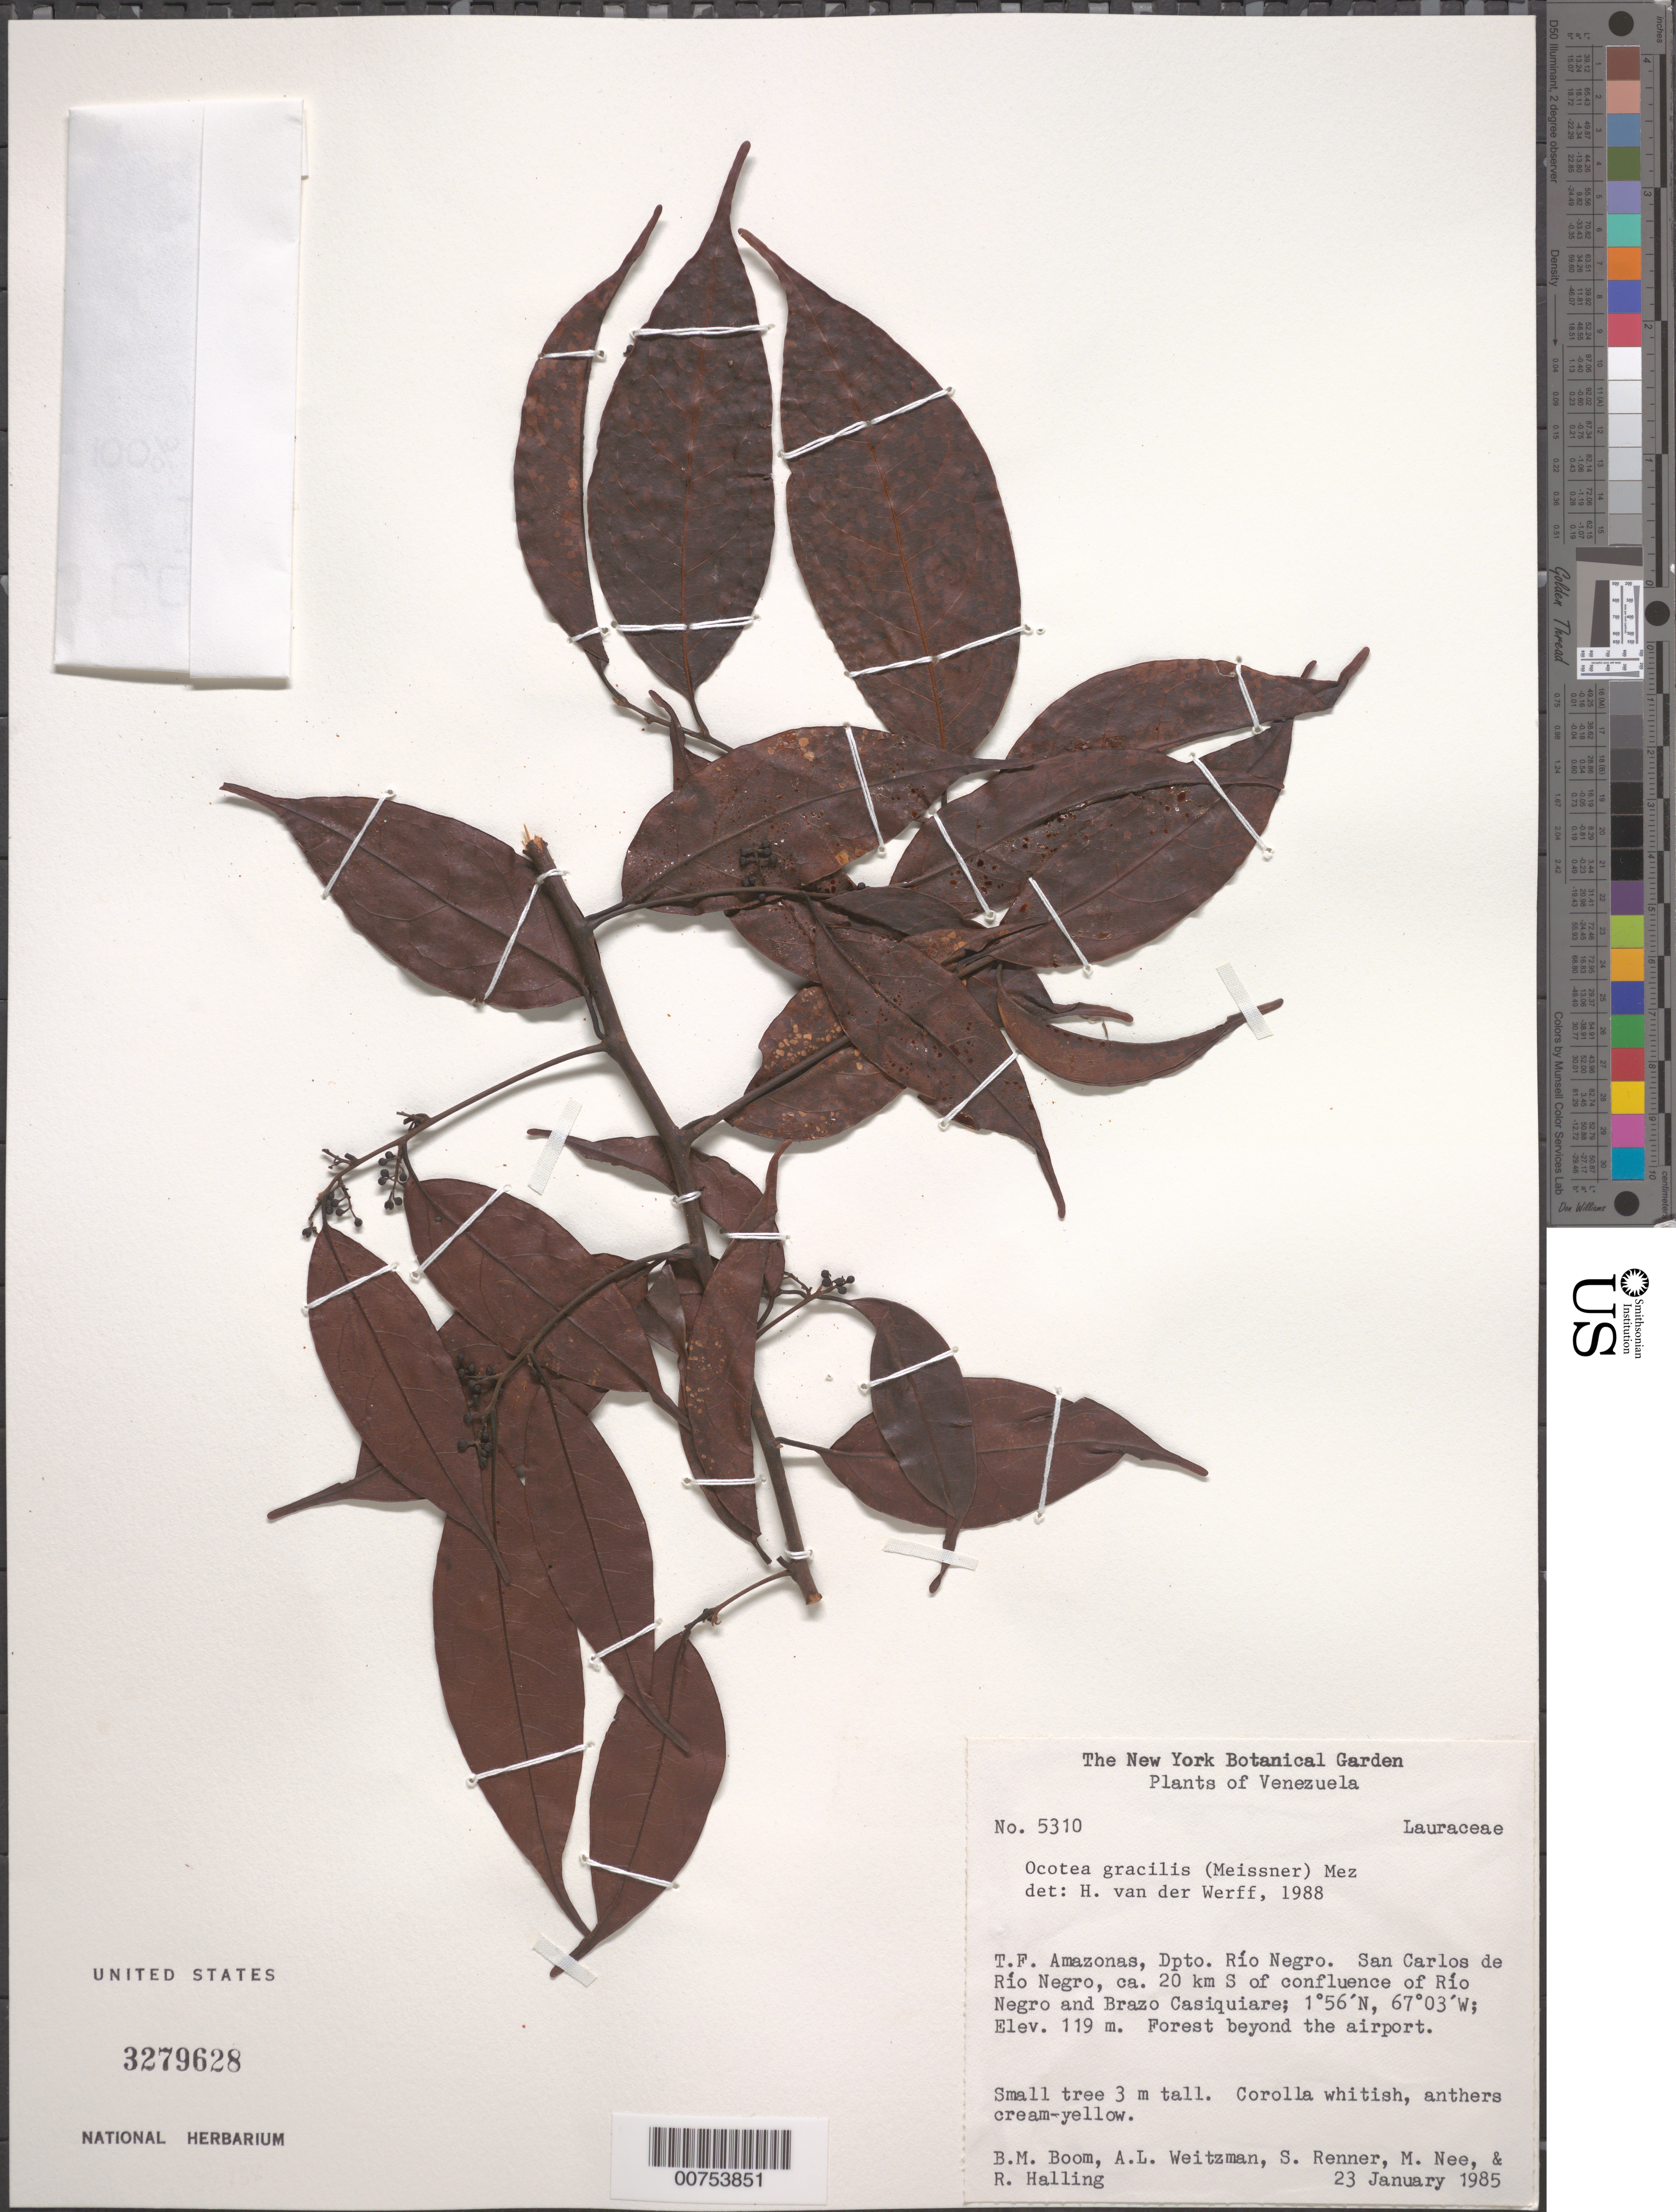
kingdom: Plantae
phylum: Tracheophyta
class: Magnoliopsida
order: Laurales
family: Lauraceae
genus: Ocotea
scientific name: Ocotea gracilis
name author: (Meisn.) Mez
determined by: van der Werff, H., (MO), Missouri Botanical Garden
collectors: B. M. Boom, A. L. Weitzman, S. S. Renner, M. Nee & R. Halling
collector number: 5310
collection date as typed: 23-Jan-85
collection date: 1985-01-23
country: Venezuela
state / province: Amazonas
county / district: Río Negro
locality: San Carlos de Río Negro, ca. 20 km S of confl. of Río Negro and Brazo Casiquiare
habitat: Forest beyond airport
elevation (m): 119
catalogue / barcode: US 3279628